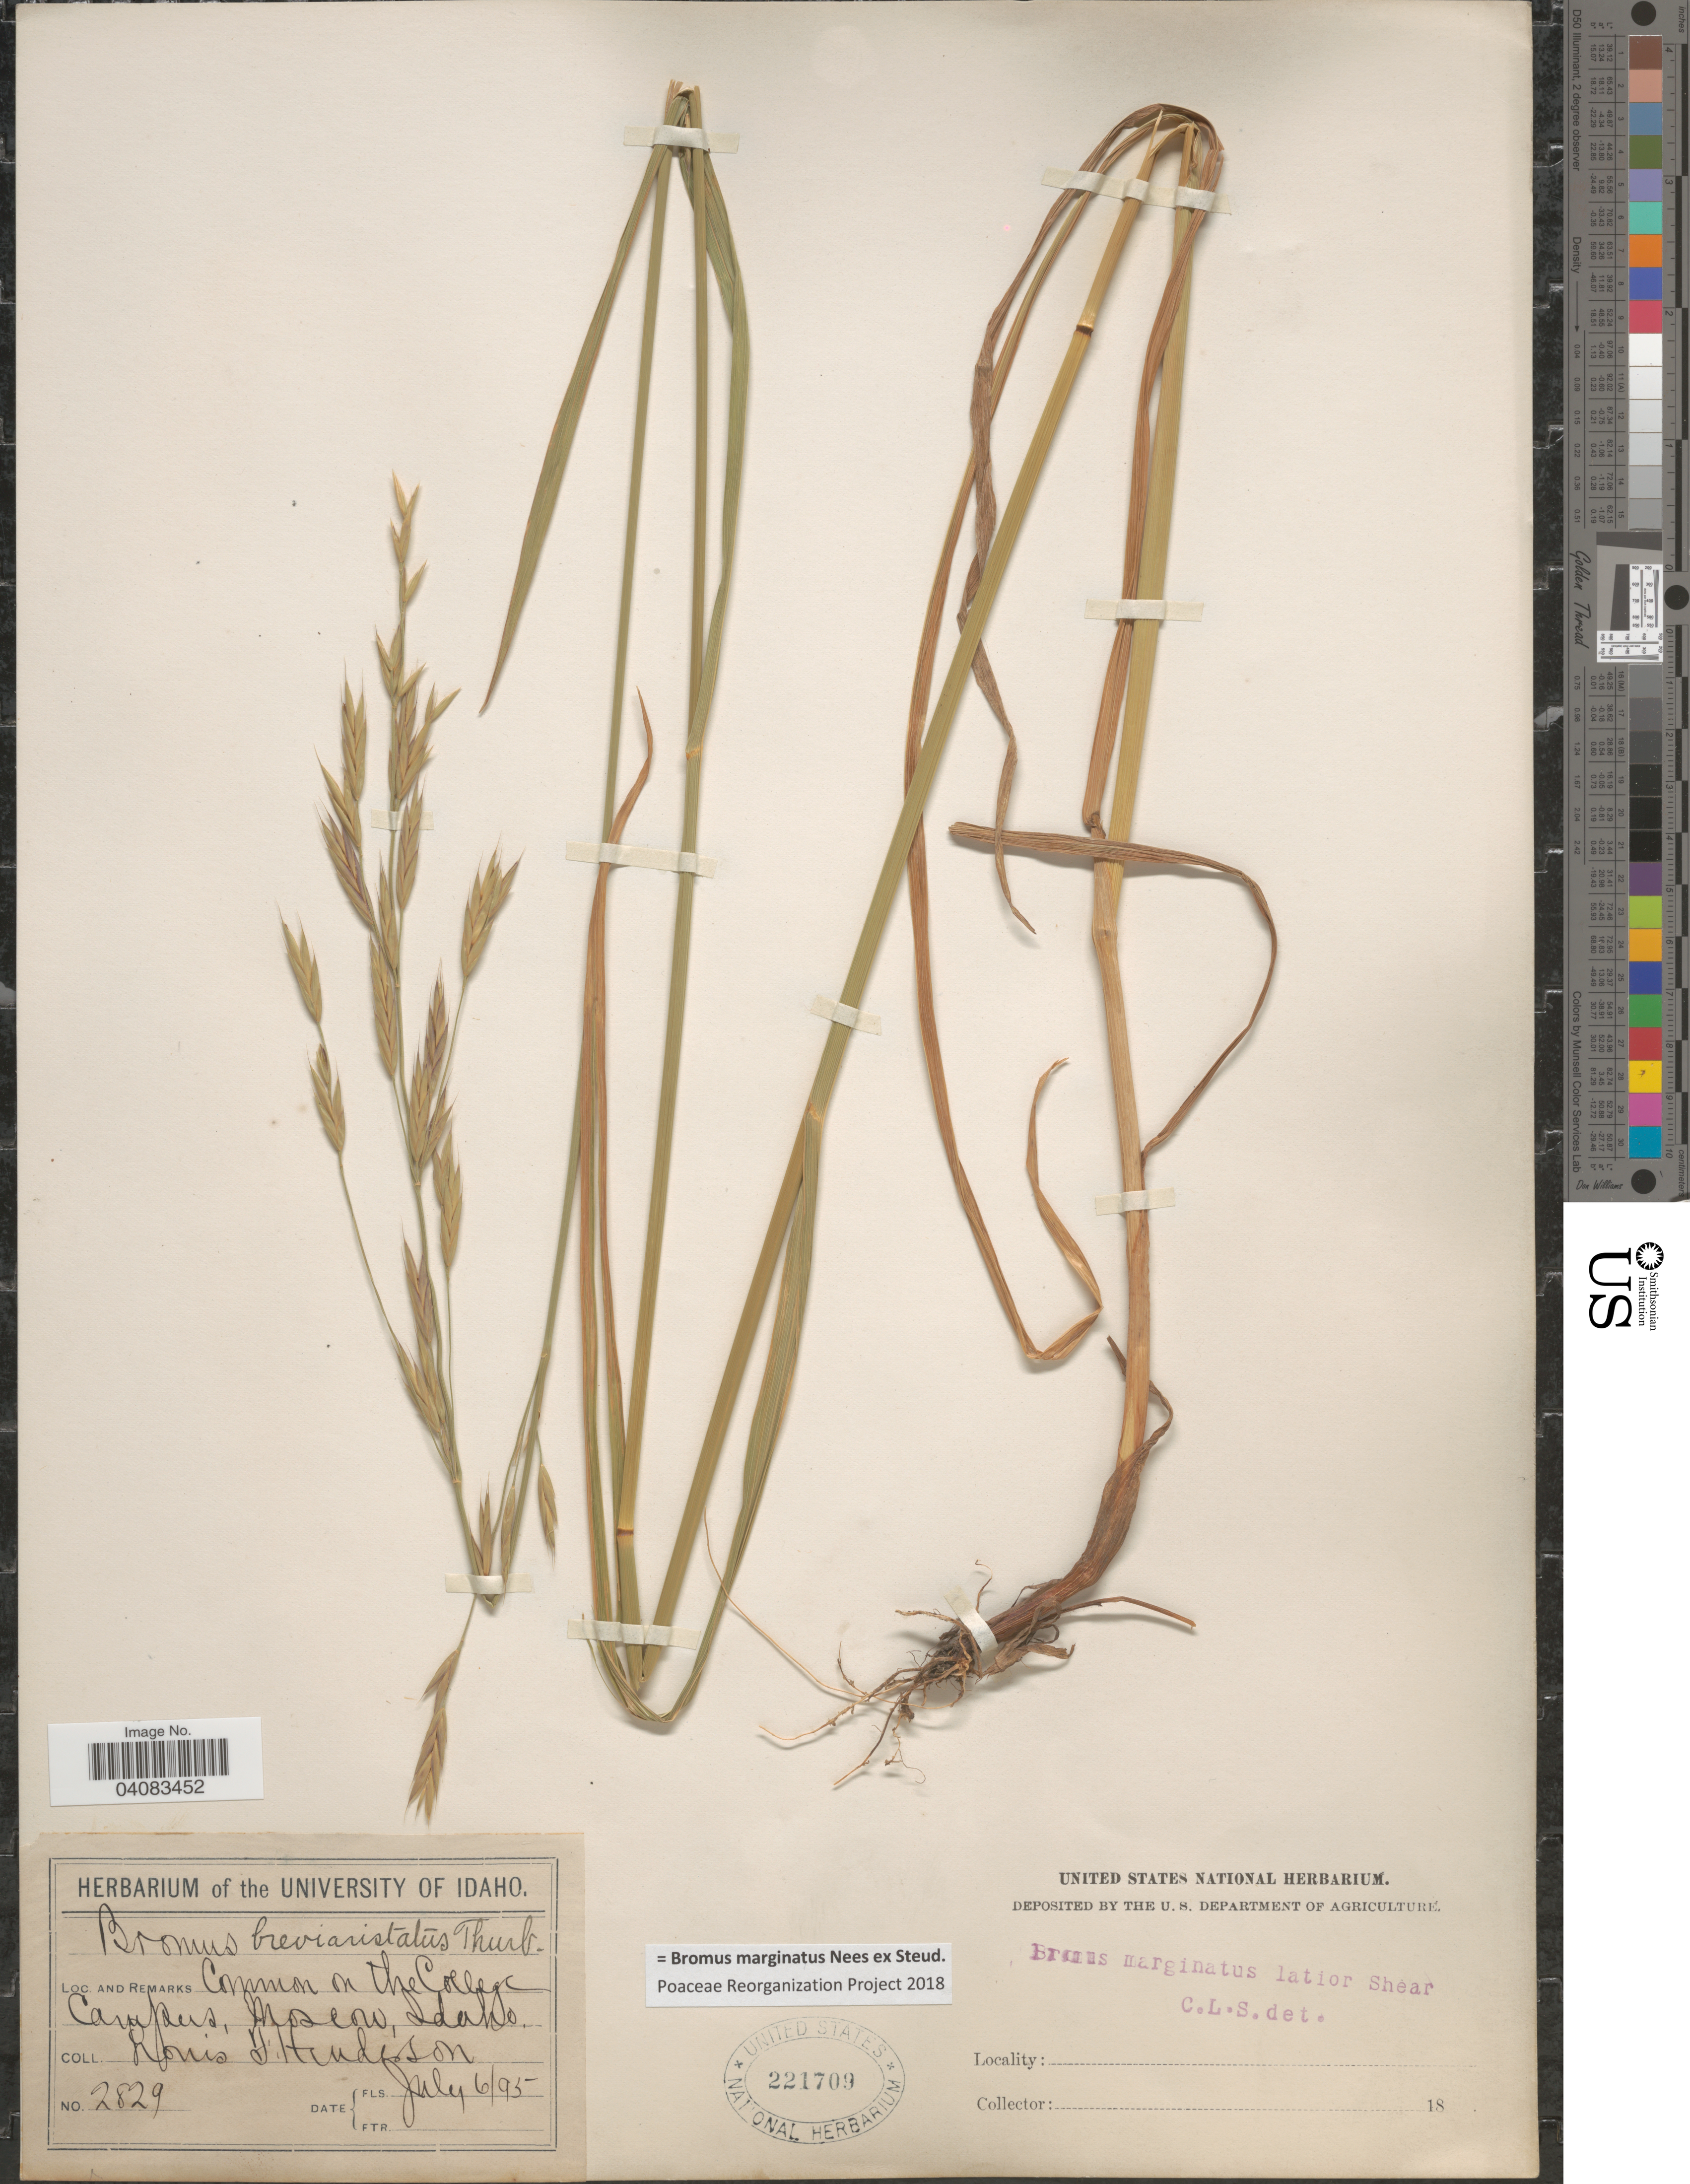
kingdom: Plantae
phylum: Tracheophyta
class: Liliopsida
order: Poales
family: Poaceae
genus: Bromus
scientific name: Bromus marginatus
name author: Nees ex Steud.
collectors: L. Henderson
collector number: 2829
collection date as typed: Transcribed d/m/y: 6/7/95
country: United States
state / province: Idaho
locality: On the College Campus, Moscow.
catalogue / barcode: US 221709